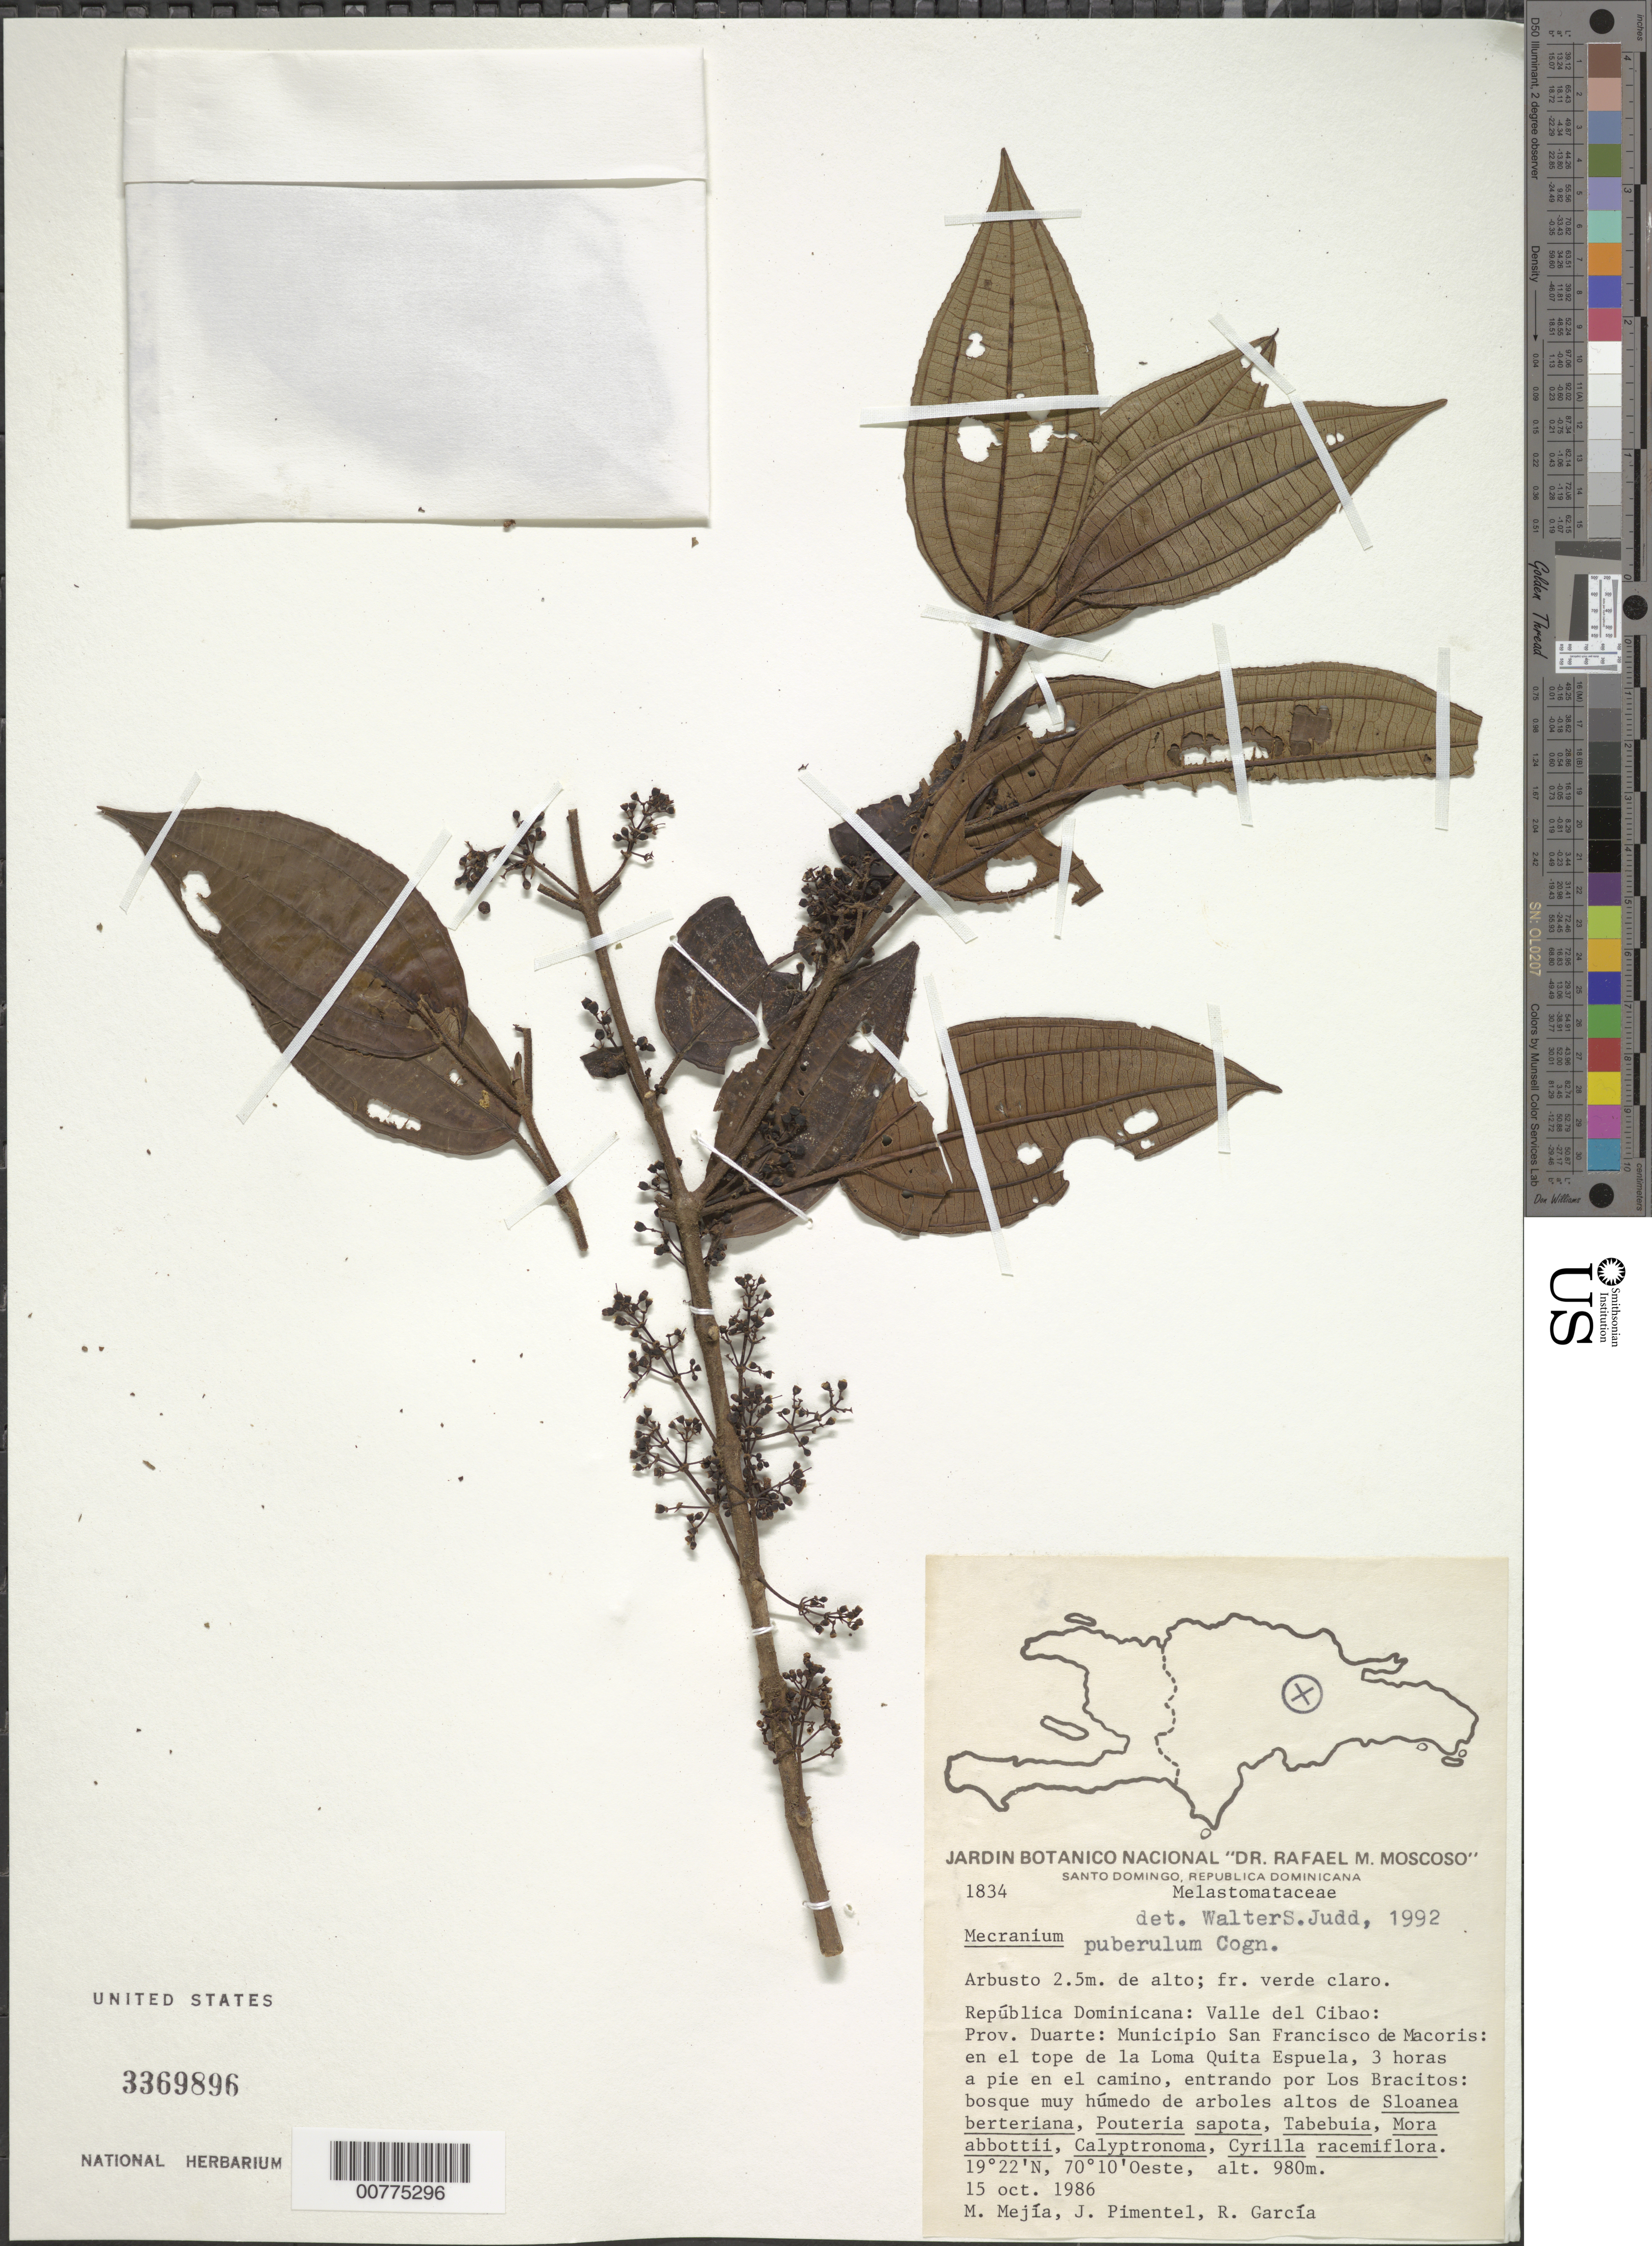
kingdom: Plantae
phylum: Tracheophyta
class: Magnoliopsida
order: Myrtales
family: Melastomataceae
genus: Mecranium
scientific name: Mecranium puberulum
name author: Cogn.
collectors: M. Mejia, J. Pimentel & R. G. García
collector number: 1834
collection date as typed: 15 Oct 1986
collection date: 1986-10-15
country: Dominican Republic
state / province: Duarte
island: Hispaniola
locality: Cibao Valley, San Francisco de Macoris municipality, top of Quita Espuela Hill, 3 hours by foot in road, entering in Los Bracitos.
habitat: Very humid high trees forest of Sloanea berteriana, Pouteria sapota, Tabebuia, Mora abbottii, Calyptronoma, etc.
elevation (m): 980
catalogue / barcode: US 3369896